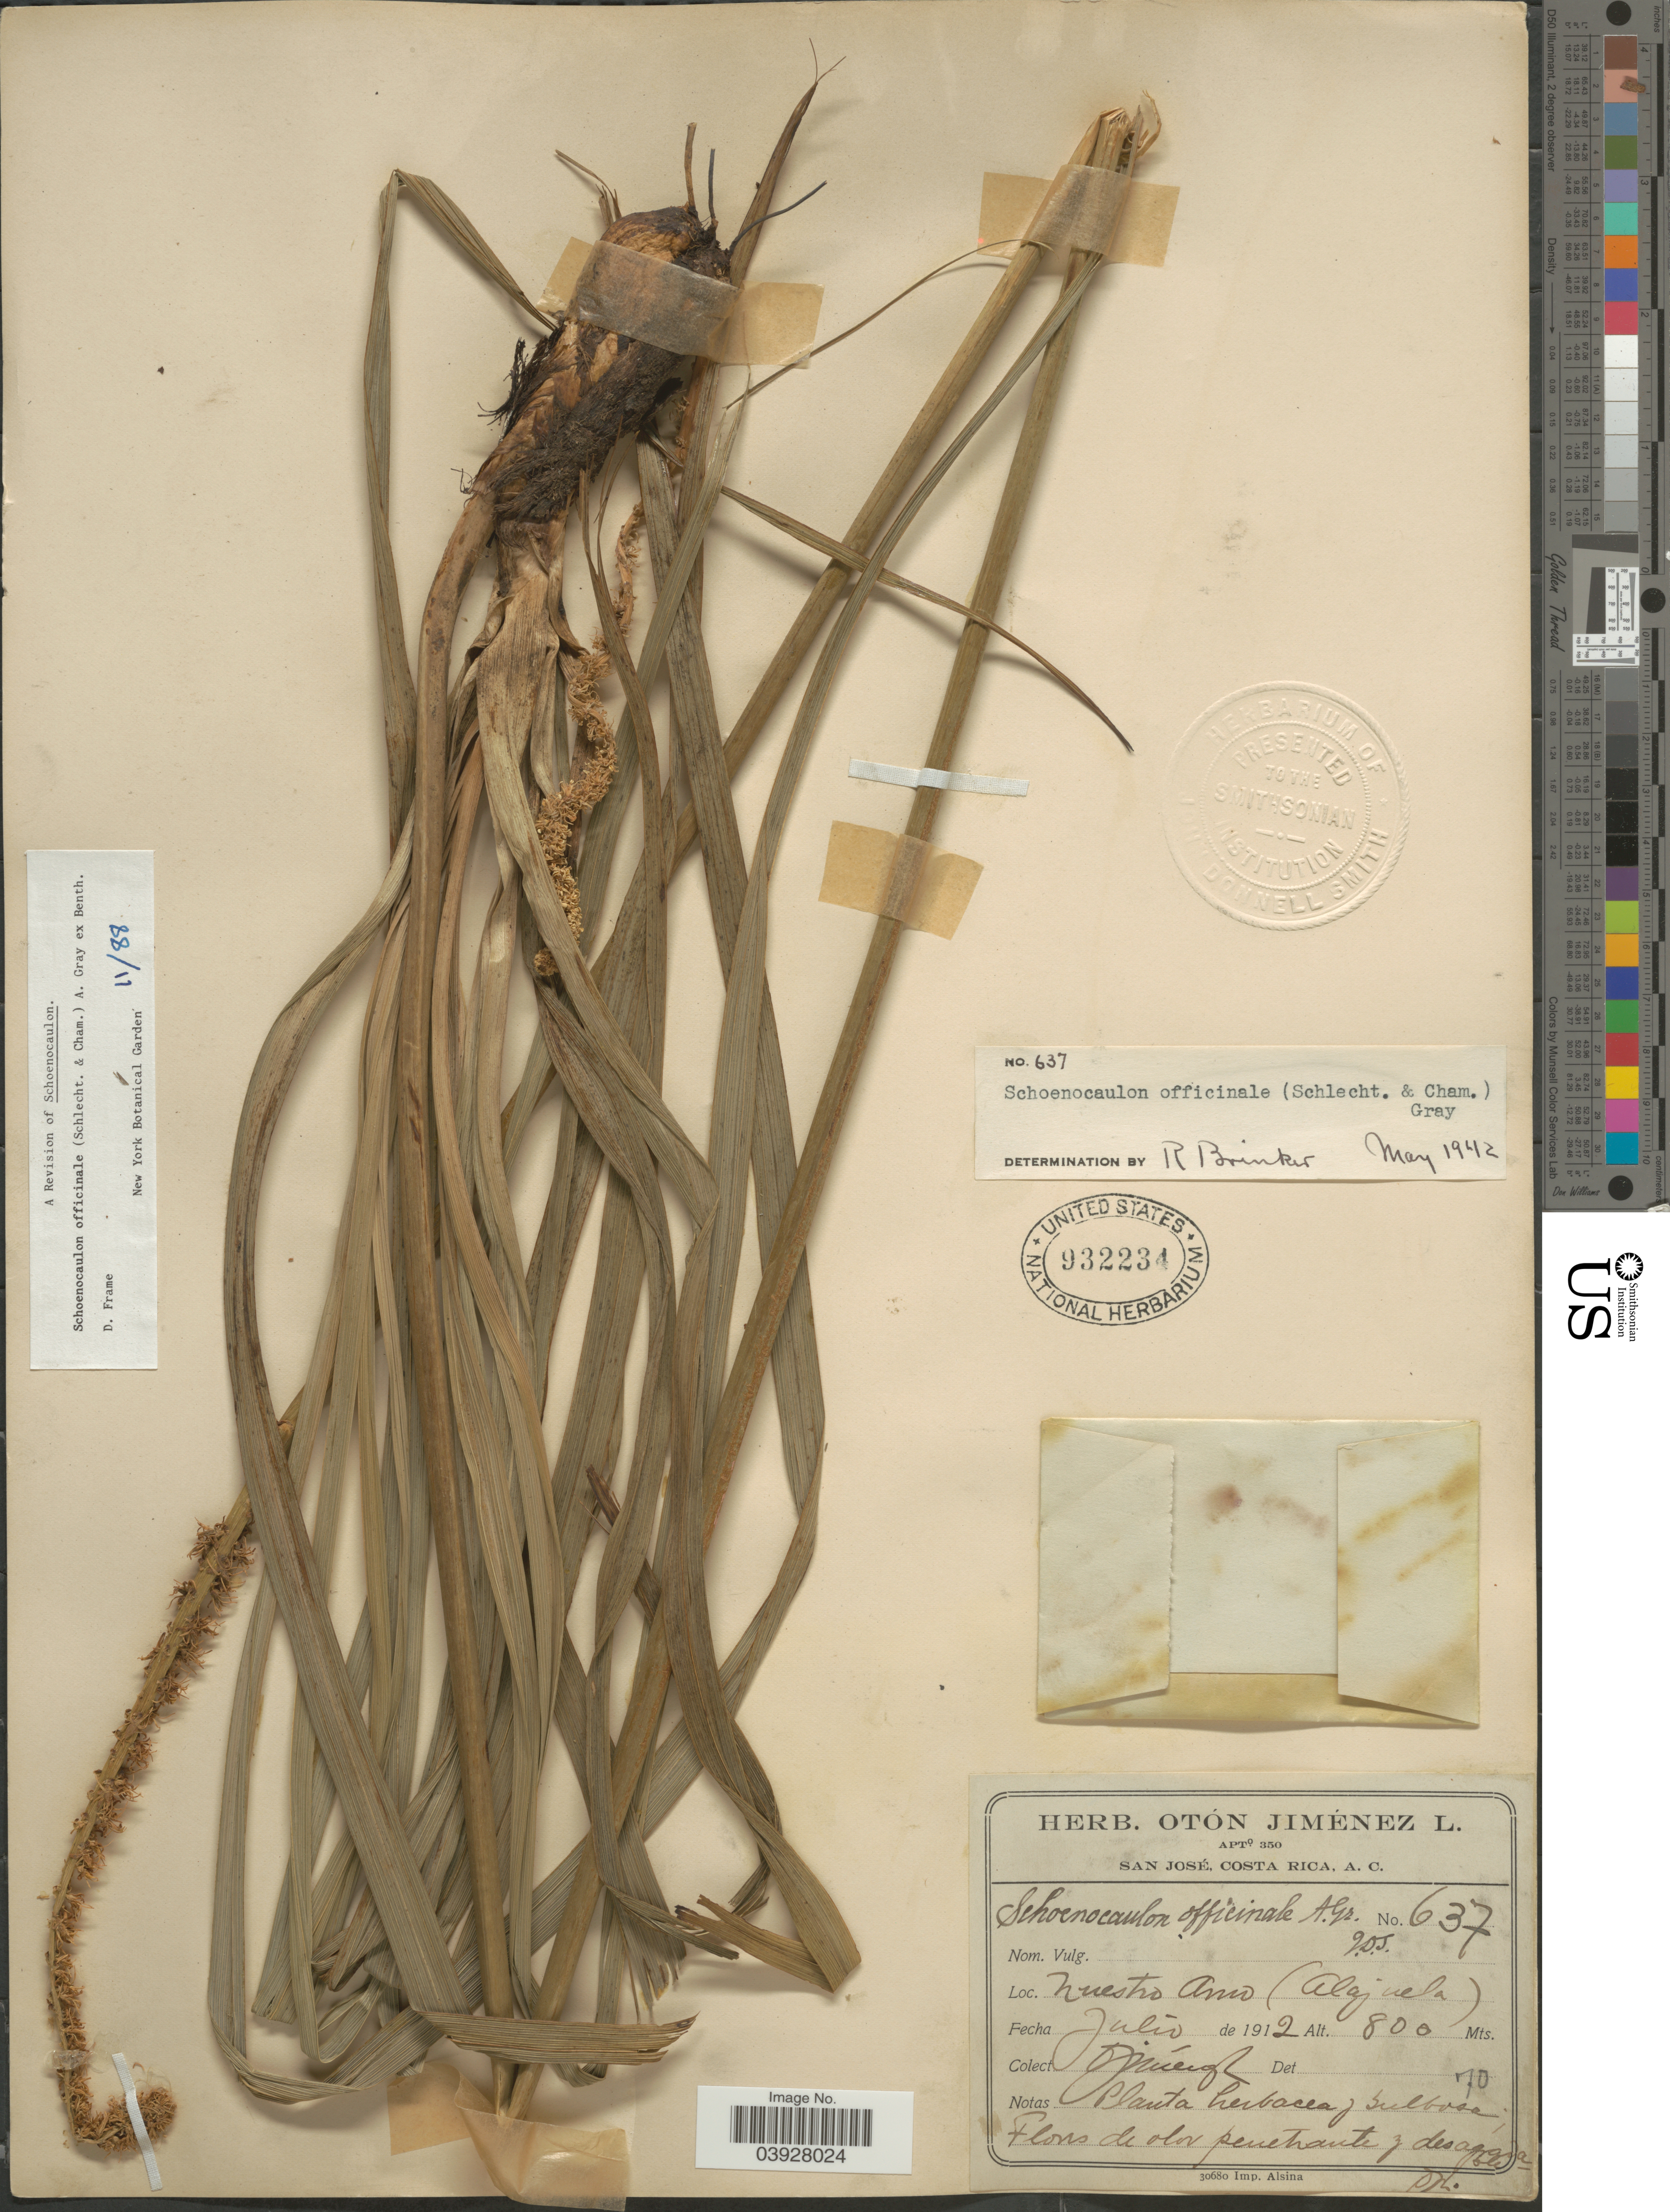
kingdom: Plantae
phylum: Tracheophyta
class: Liliopsida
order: Liliales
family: Melanthiaceae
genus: Schoenocaulon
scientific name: Schoenocaulon officinale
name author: (Schltdl.) A. Gray ex Benth.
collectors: O. Jiménez L.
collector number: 637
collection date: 1912-07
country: Costa Rica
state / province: Alajuela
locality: Nuestro Amo.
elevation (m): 800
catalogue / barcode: US 932234